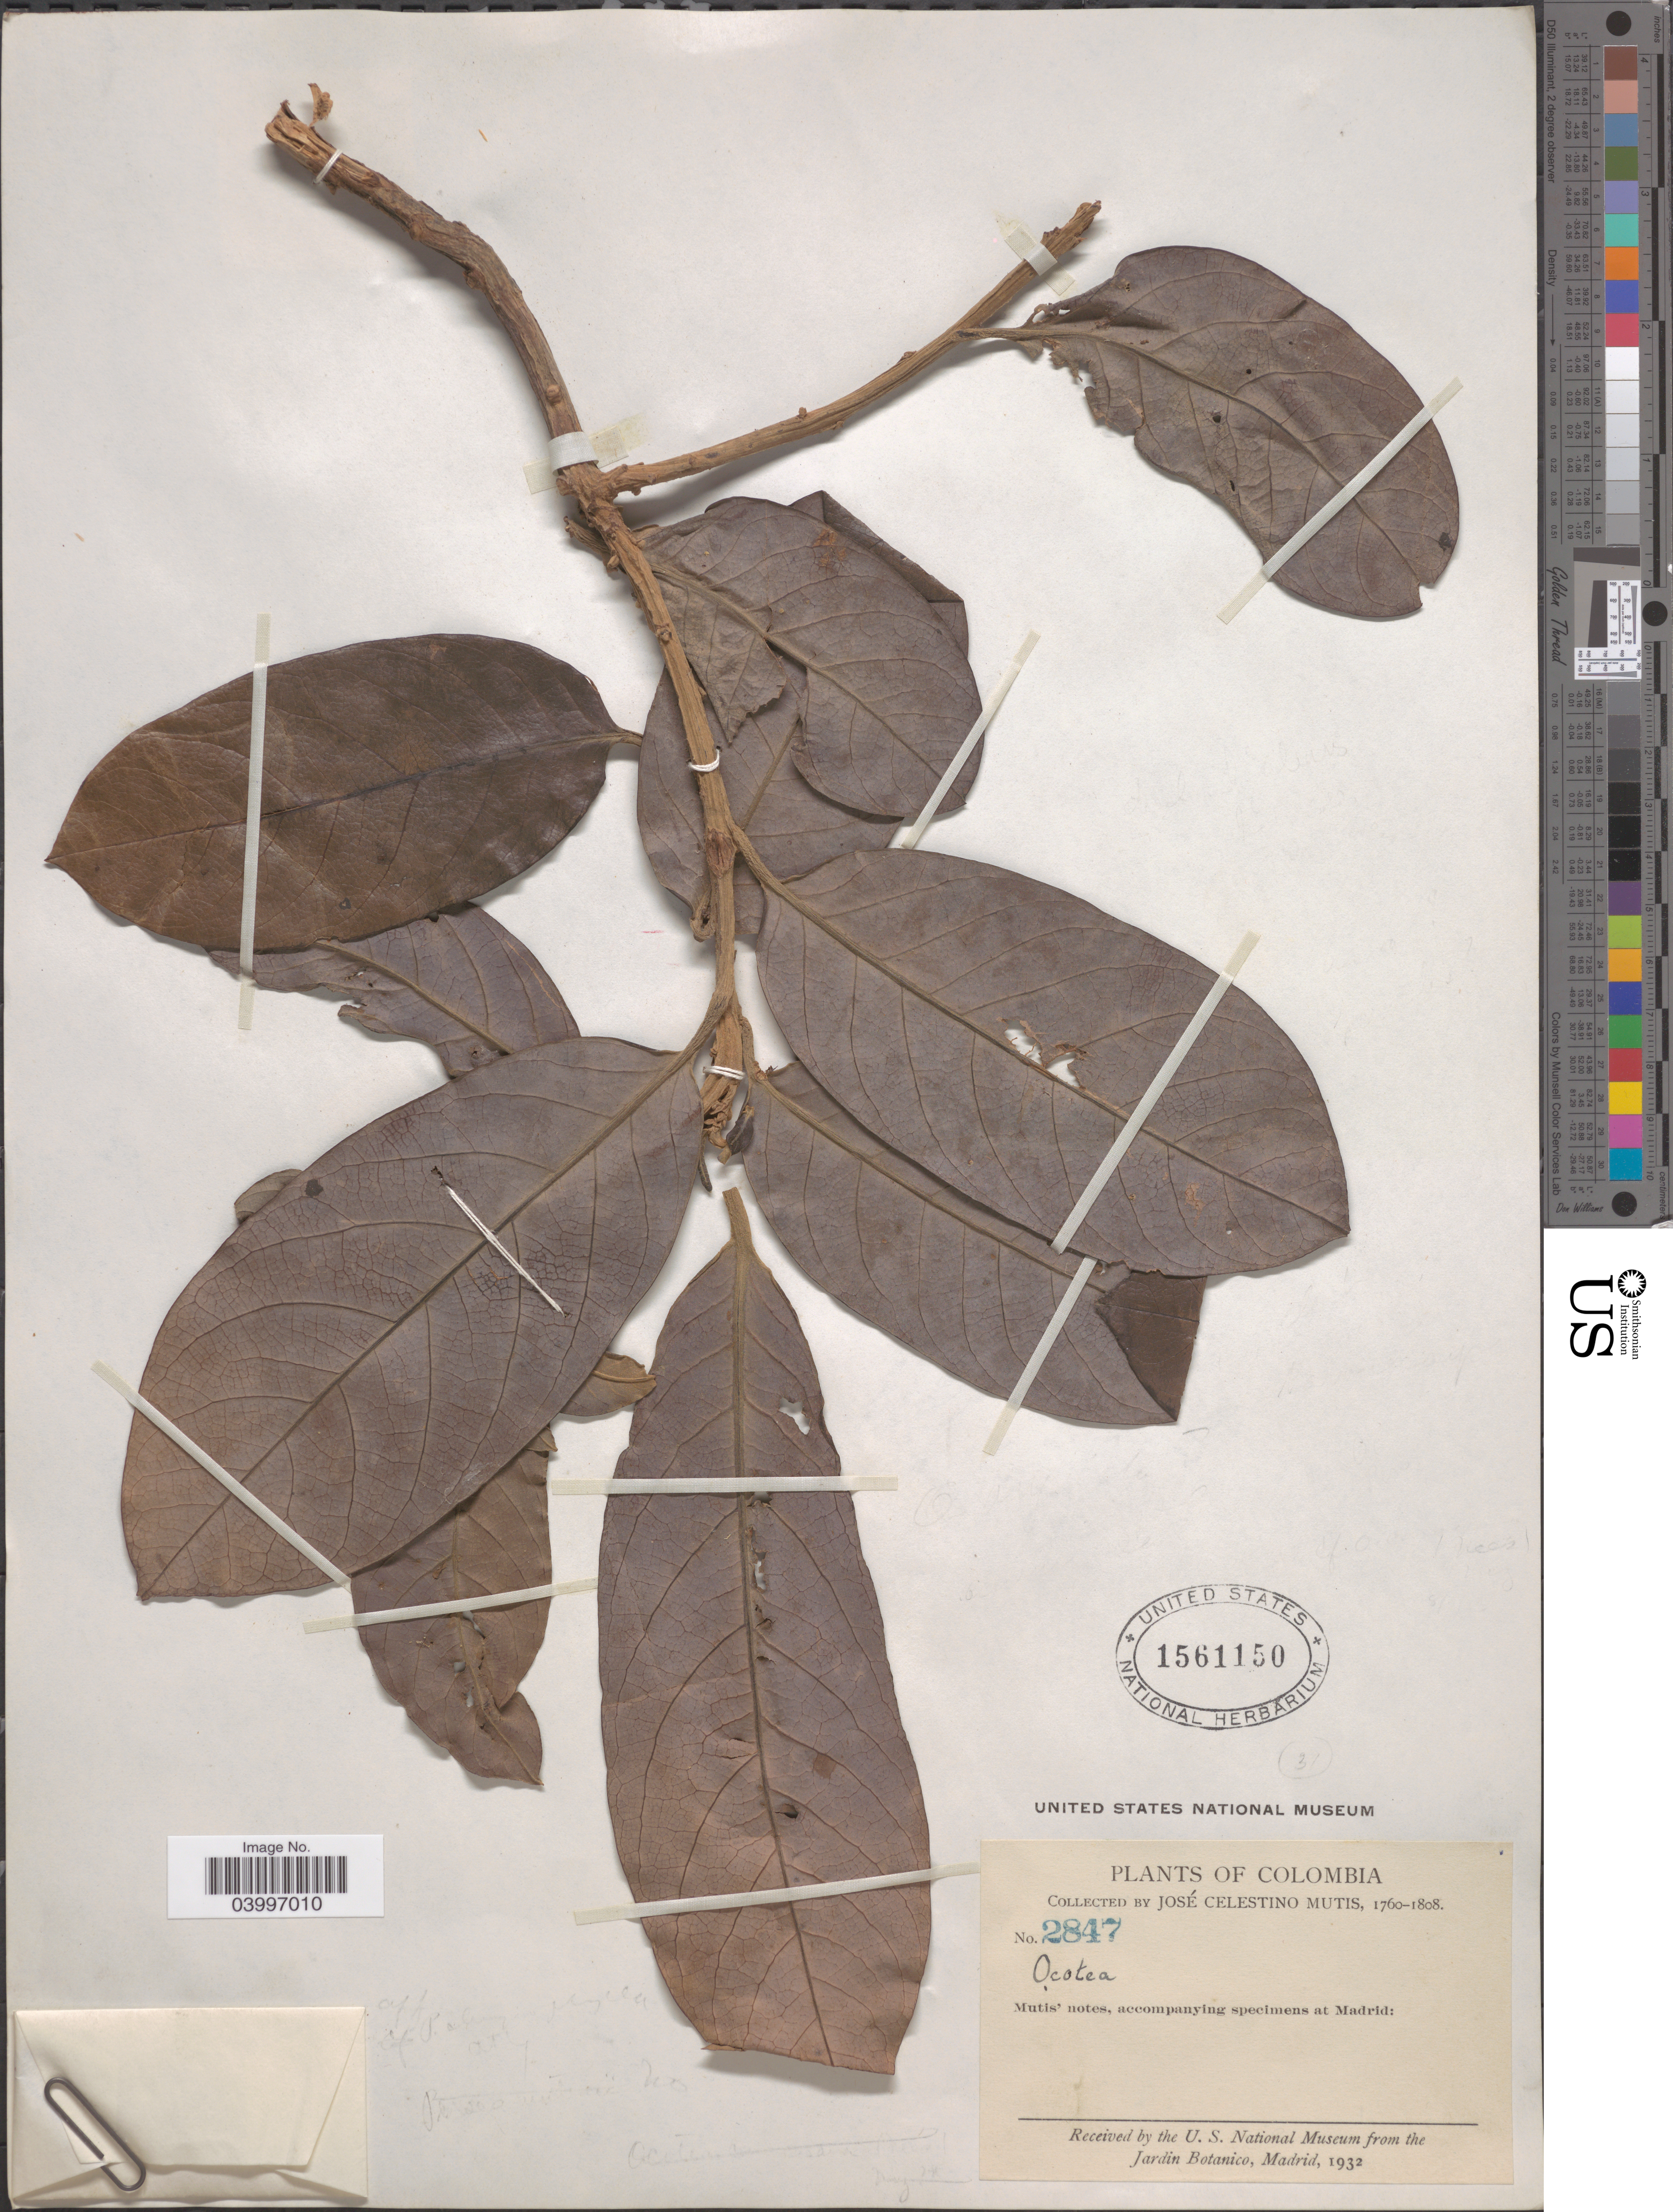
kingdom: Plantae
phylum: Tracheophyta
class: Magnoliopsida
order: Laurales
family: Lauraceae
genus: Ocotea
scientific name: Ocotea sp.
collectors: J. C. B. Mutis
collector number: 2847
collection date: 1760/1808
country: Colombia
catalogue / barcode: US 1561150